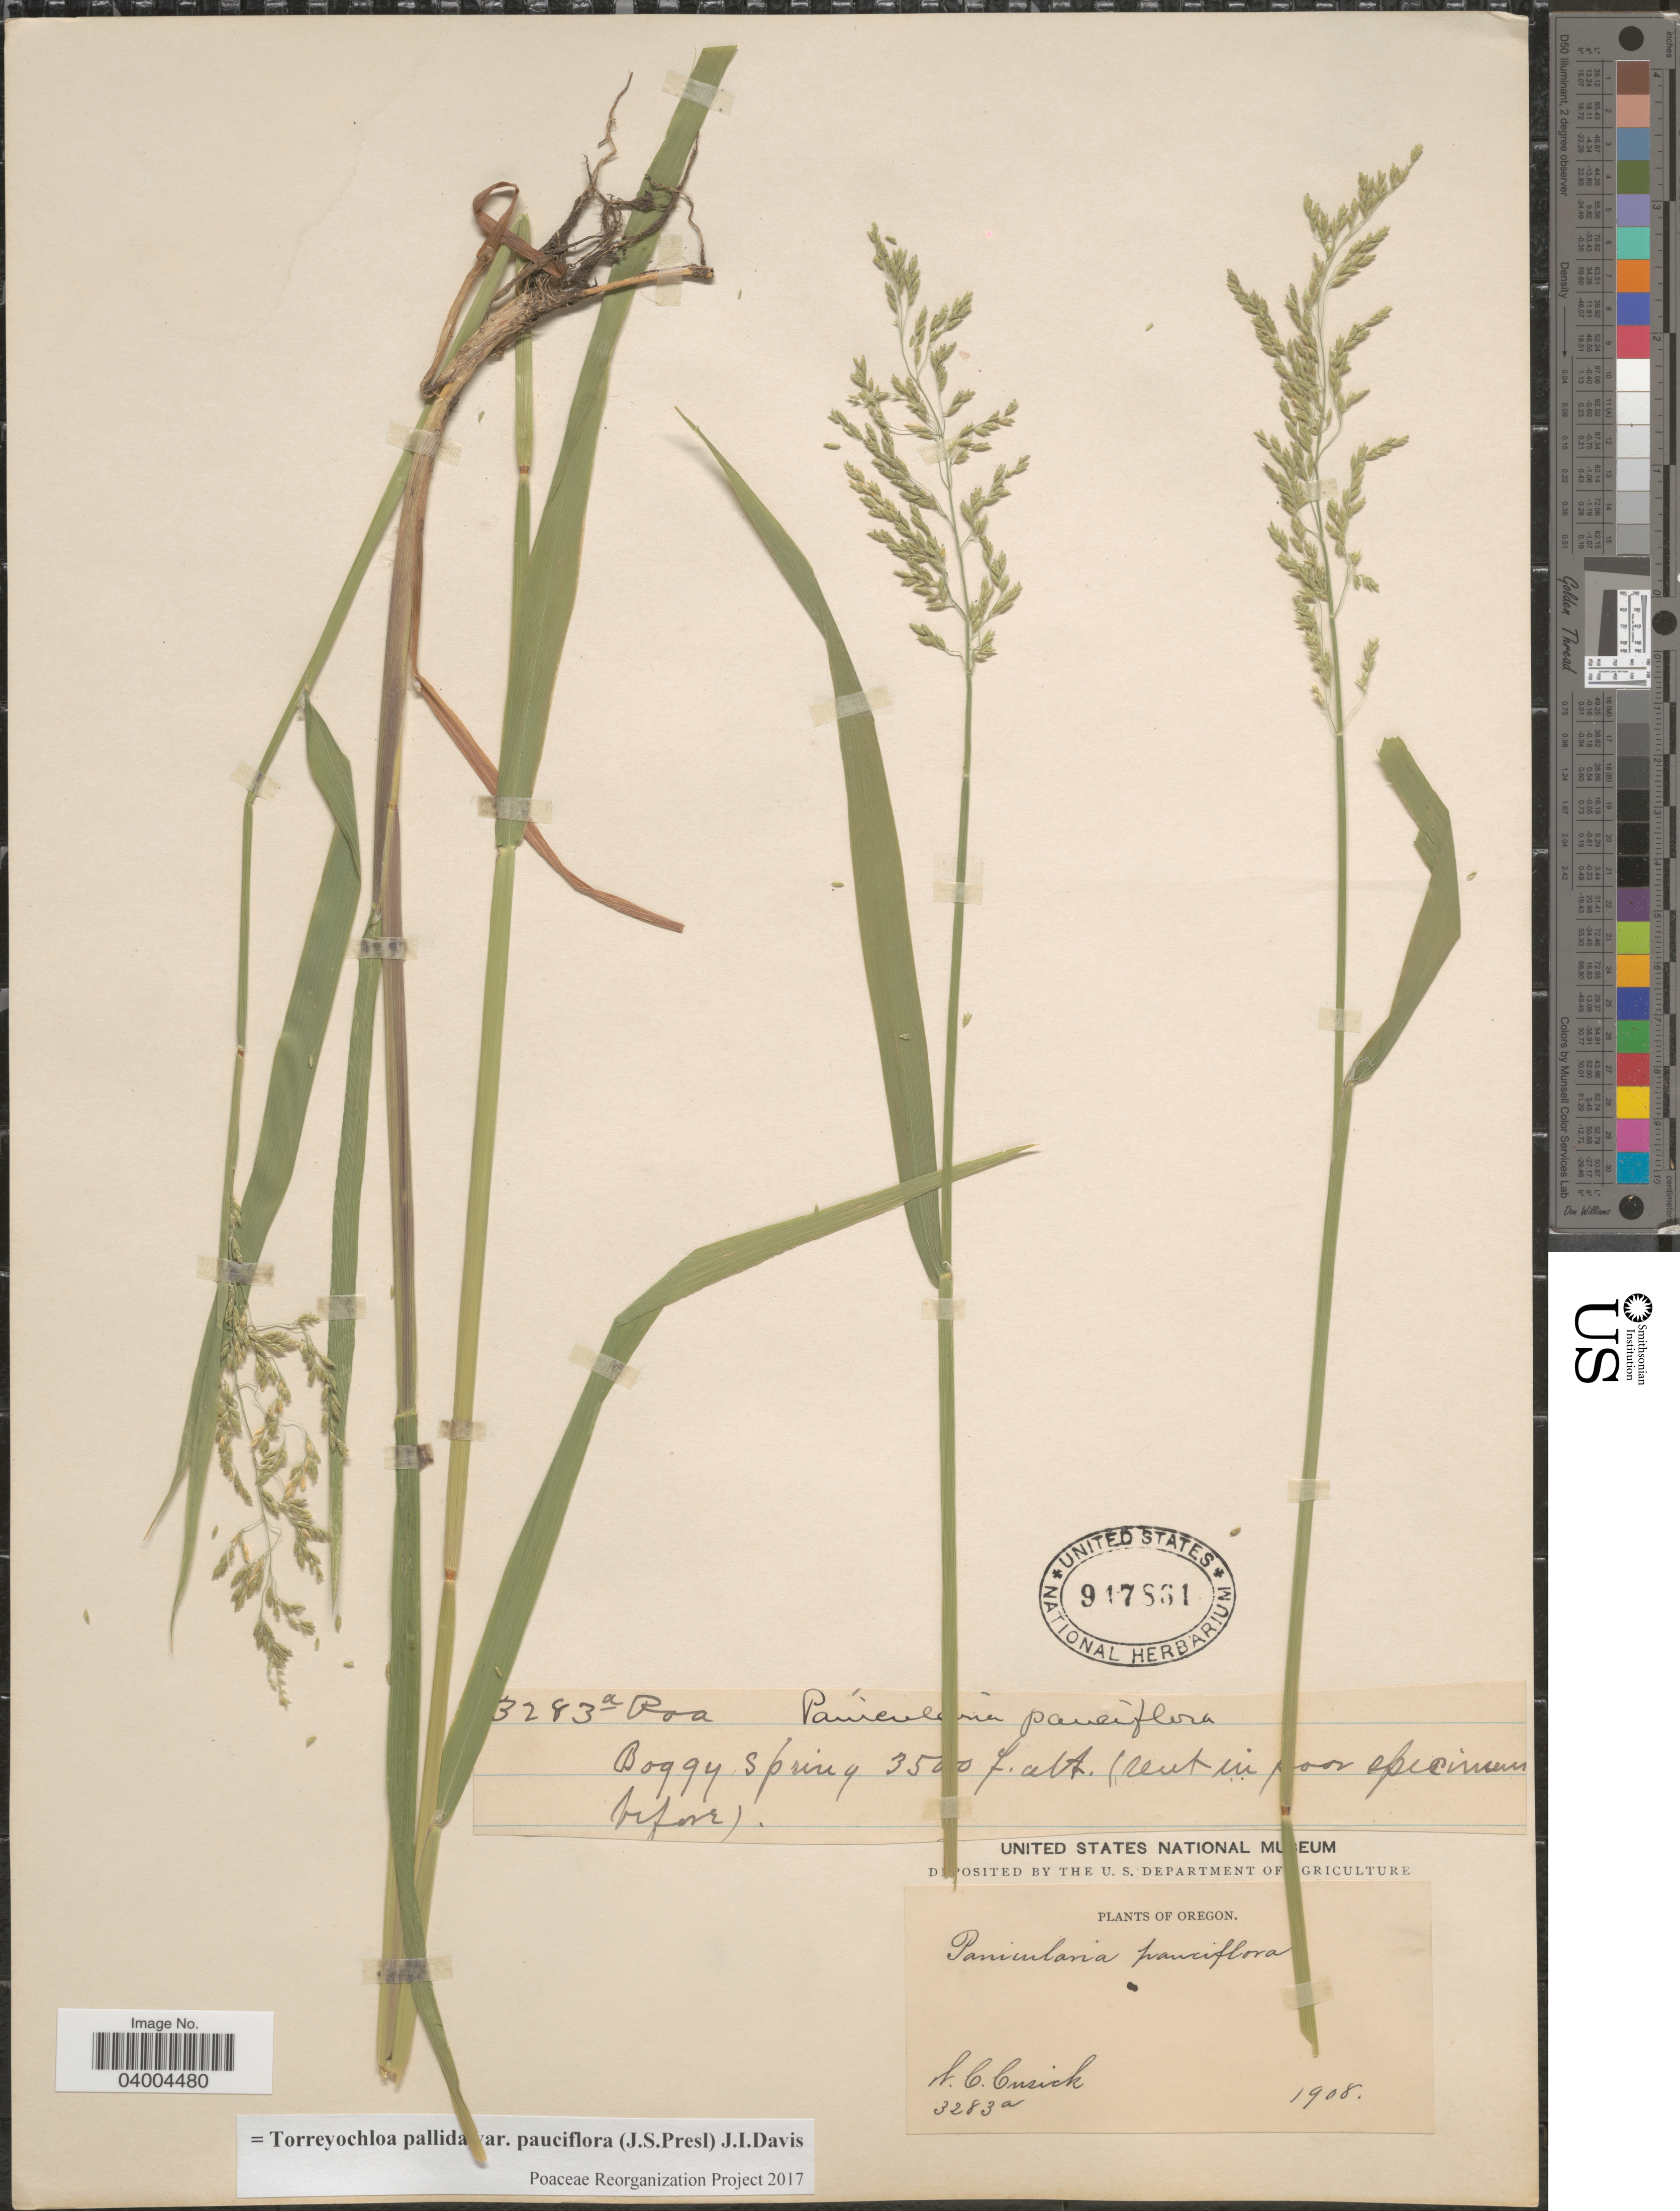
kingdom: Plantae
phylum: Tracheophyta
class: Liliopsida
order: Poales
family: Poaceae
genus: Torreyochloa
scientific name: Torreyochloa pallida var. pauciflora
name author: (J. Presl) J.I. Davis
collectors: W. C. Cusick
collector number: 3283a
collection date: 1908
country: United States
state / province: Oregon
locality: Boggy spring.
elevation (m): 1067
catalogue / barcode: US 917861